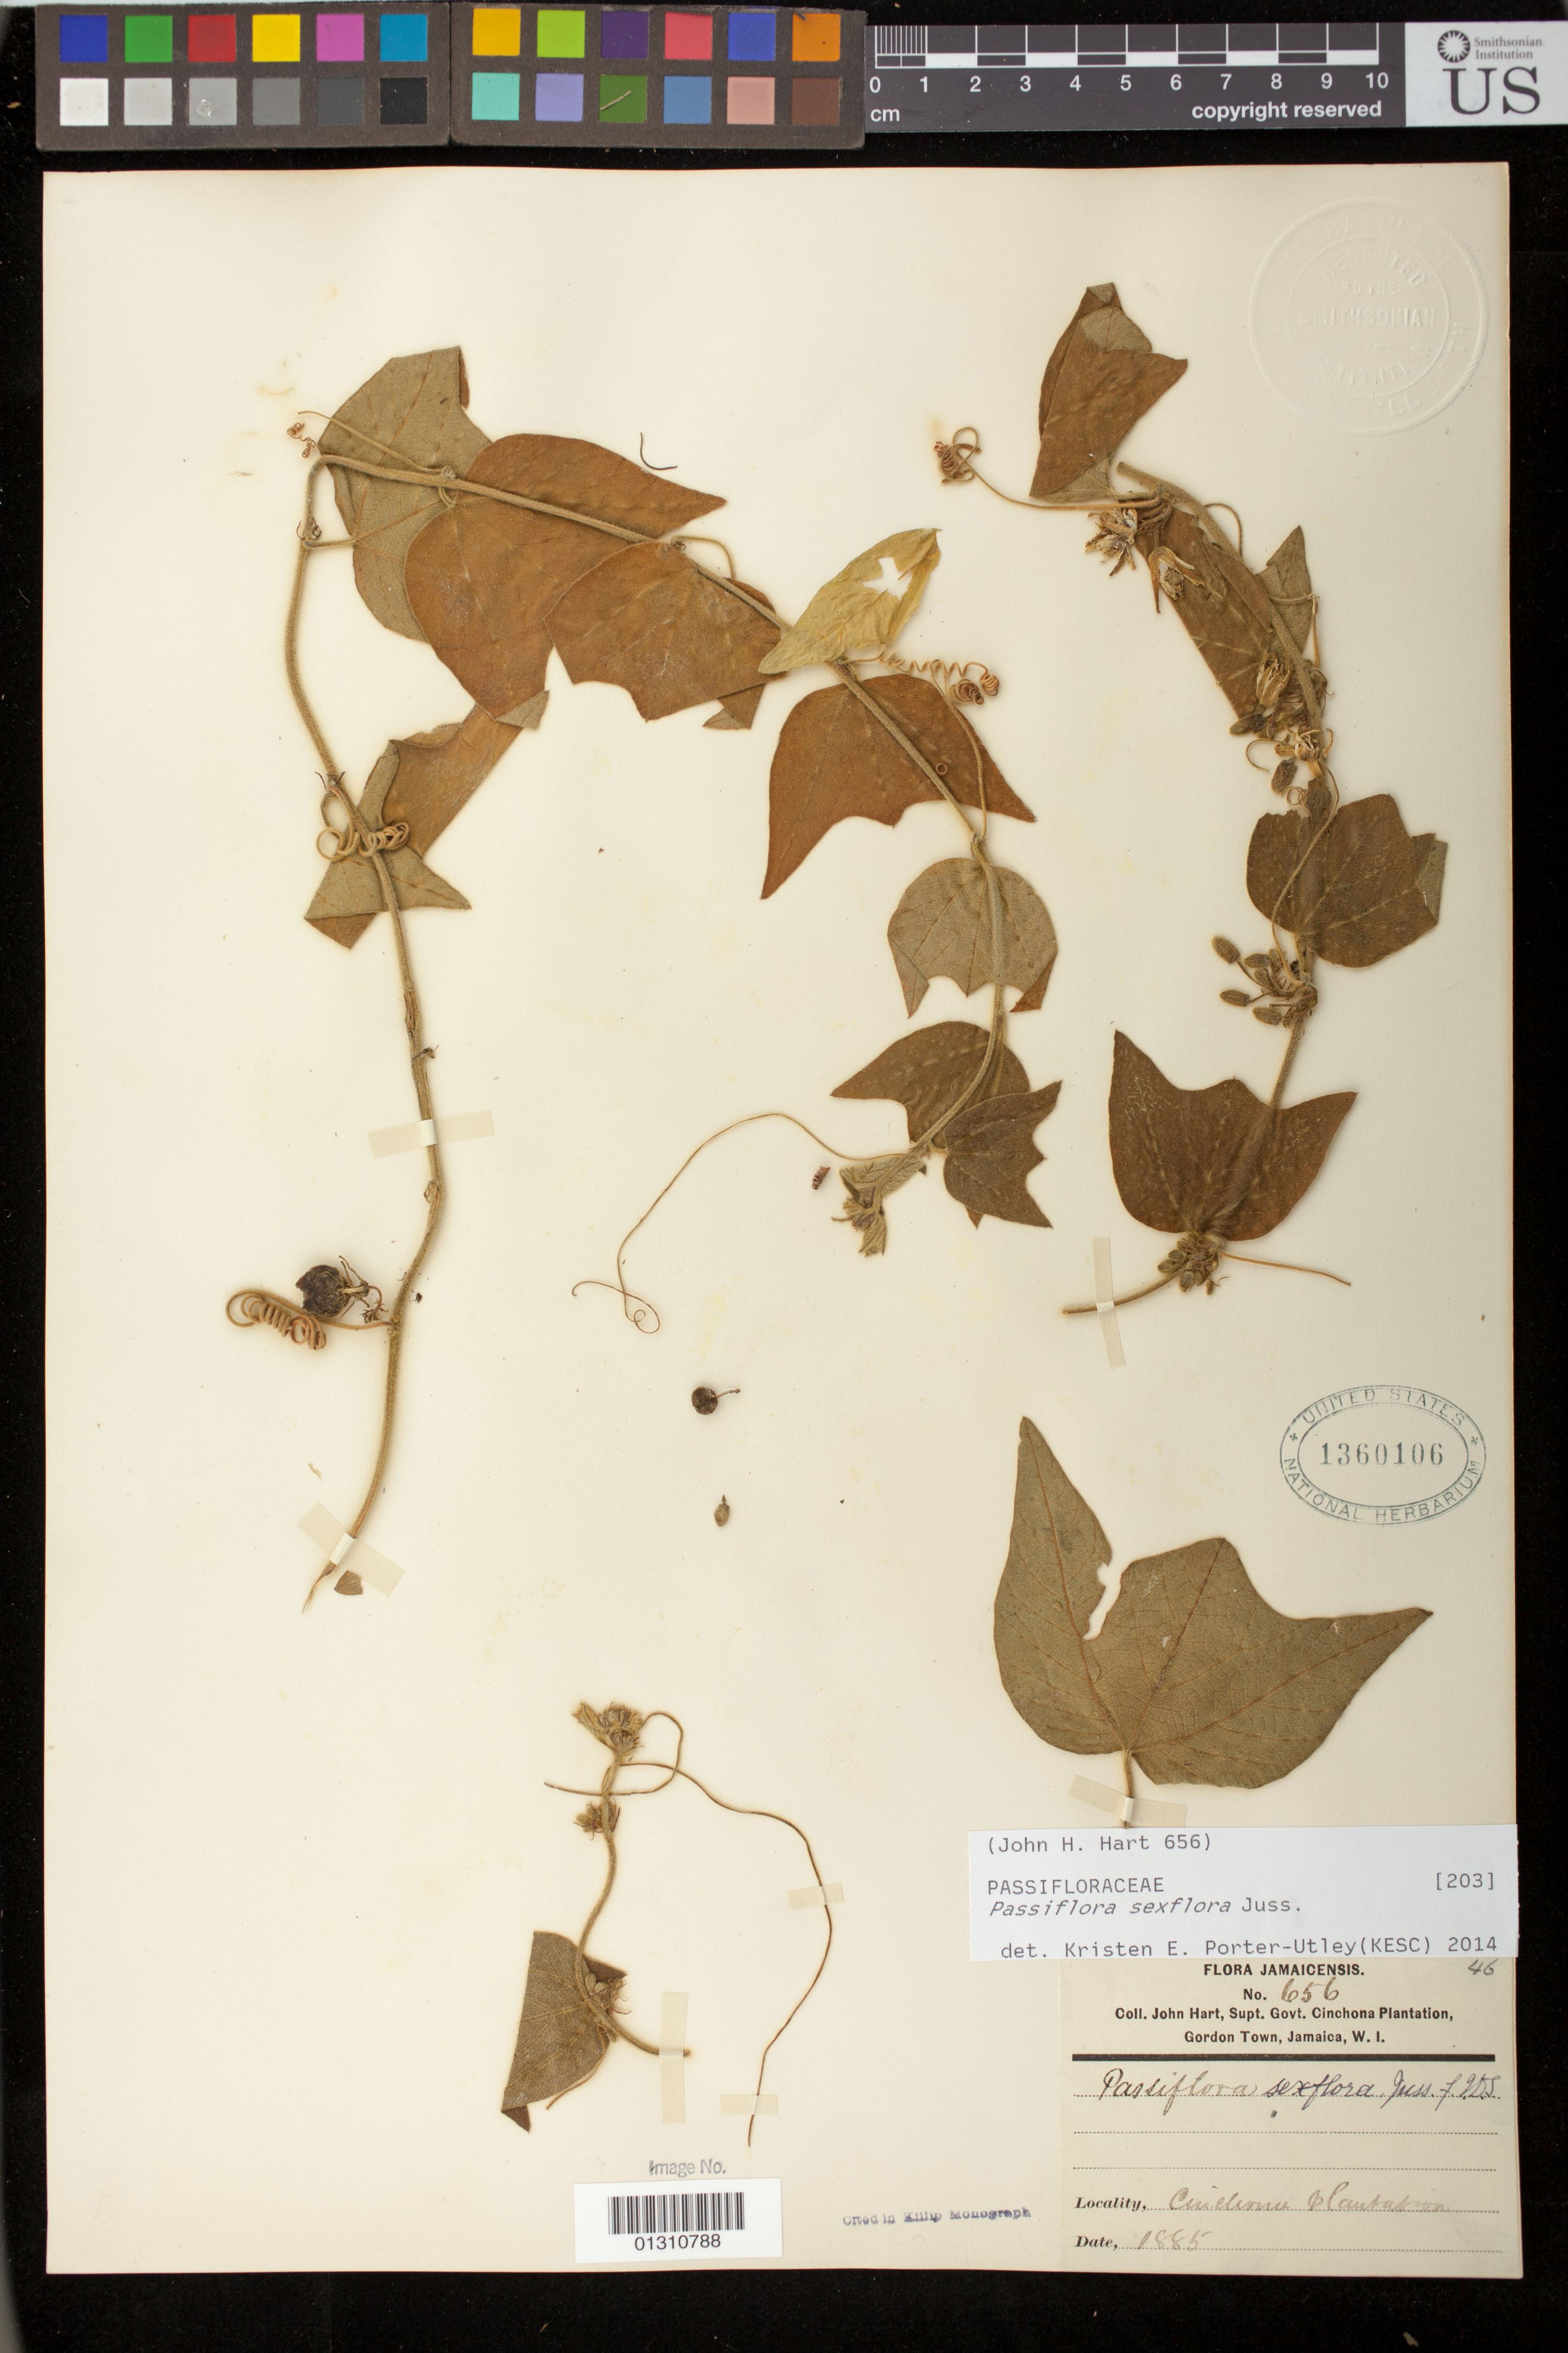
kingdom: Plantae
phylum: Tracheophyta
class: Magnoliopsida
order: Malpighiales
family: Passifloraceae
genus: Passiflora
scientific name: Passiflora sexflora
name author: Juss.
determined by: Porter-Utley, Kristen E.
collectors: J. Hart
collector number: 656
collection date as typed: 1885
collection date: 1885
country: Jamaica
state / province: Saint Andrew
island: Jamaica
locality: Gordon Town, Cinchona plantation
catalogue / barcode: US 1360106